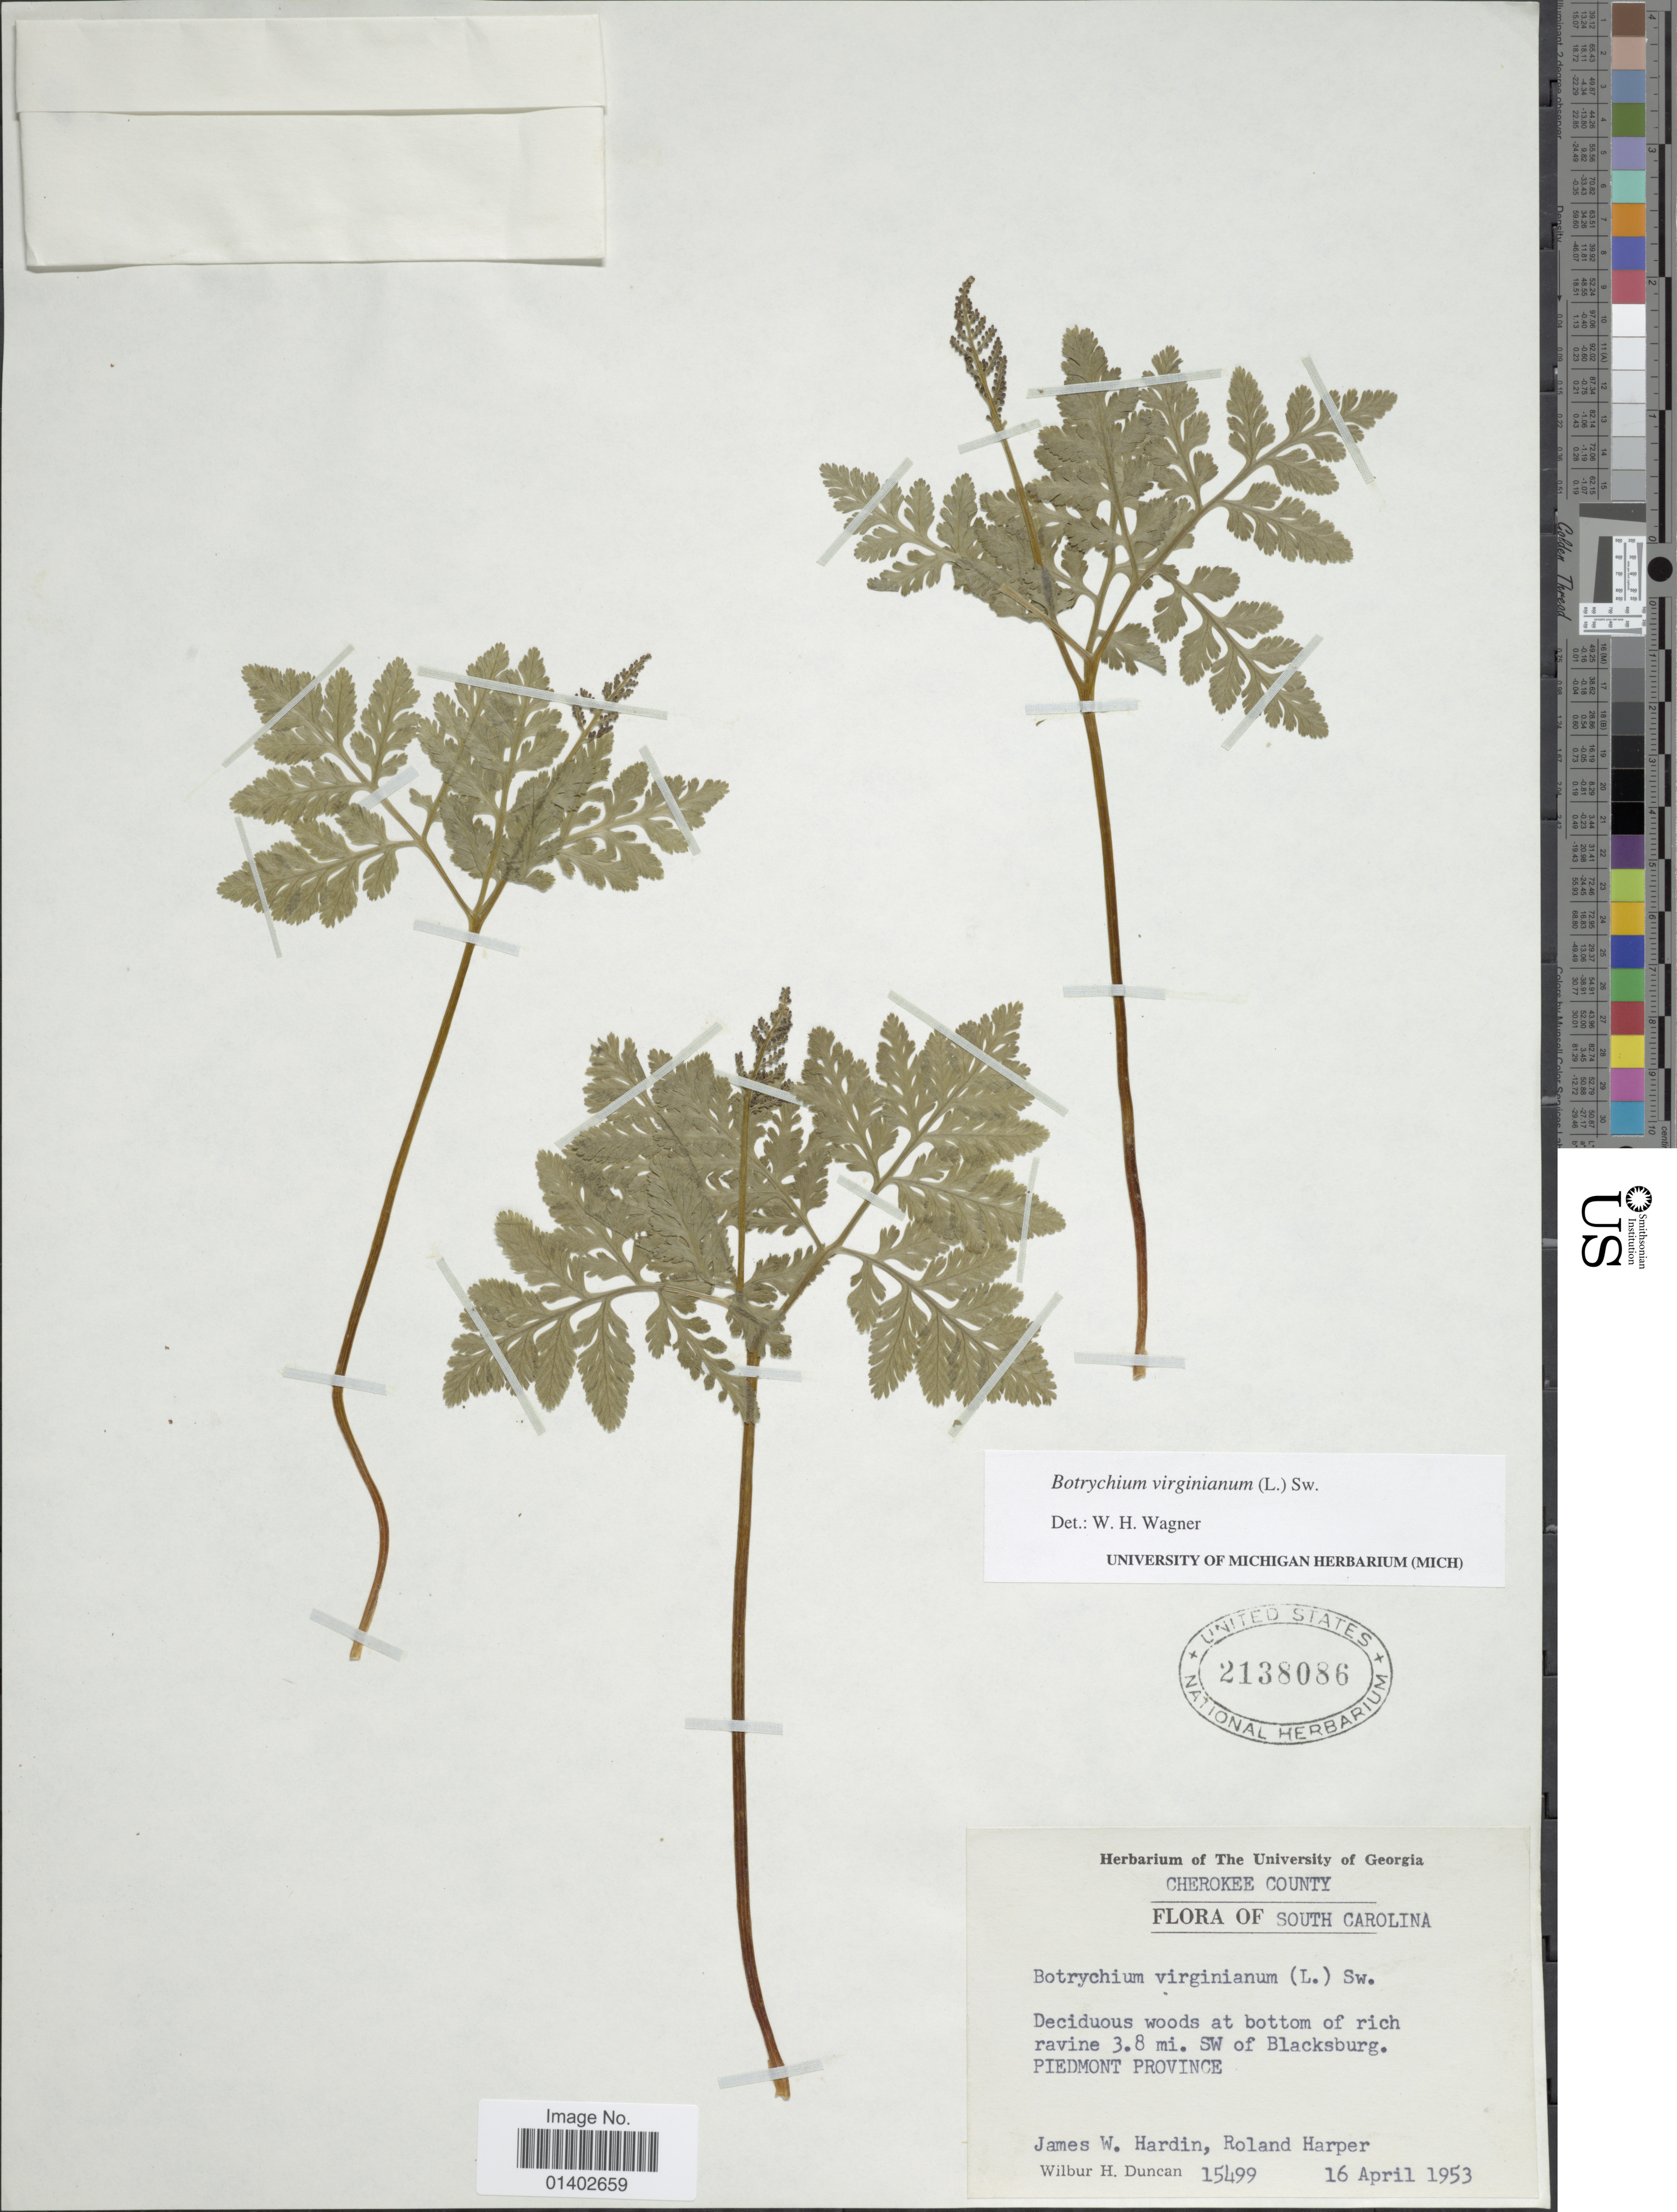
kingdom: Plantae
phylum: Tracheophyta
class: Polypodiopsida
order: Ophioglossales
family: Ophioglossaceae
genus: Botrychium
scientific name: Botrychium virginianum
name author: (L.) Sw.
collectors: J. W. Hardin, R. M. Harper & W. H. Duncan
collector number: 15499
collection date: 1953-04-16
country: United States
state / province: South Carolina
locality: Cherokee County, Deciduous woods at bottom of rich ravine 3.8 mi SW of Blacksburg, Piedmont Province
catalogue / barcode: US 2138086